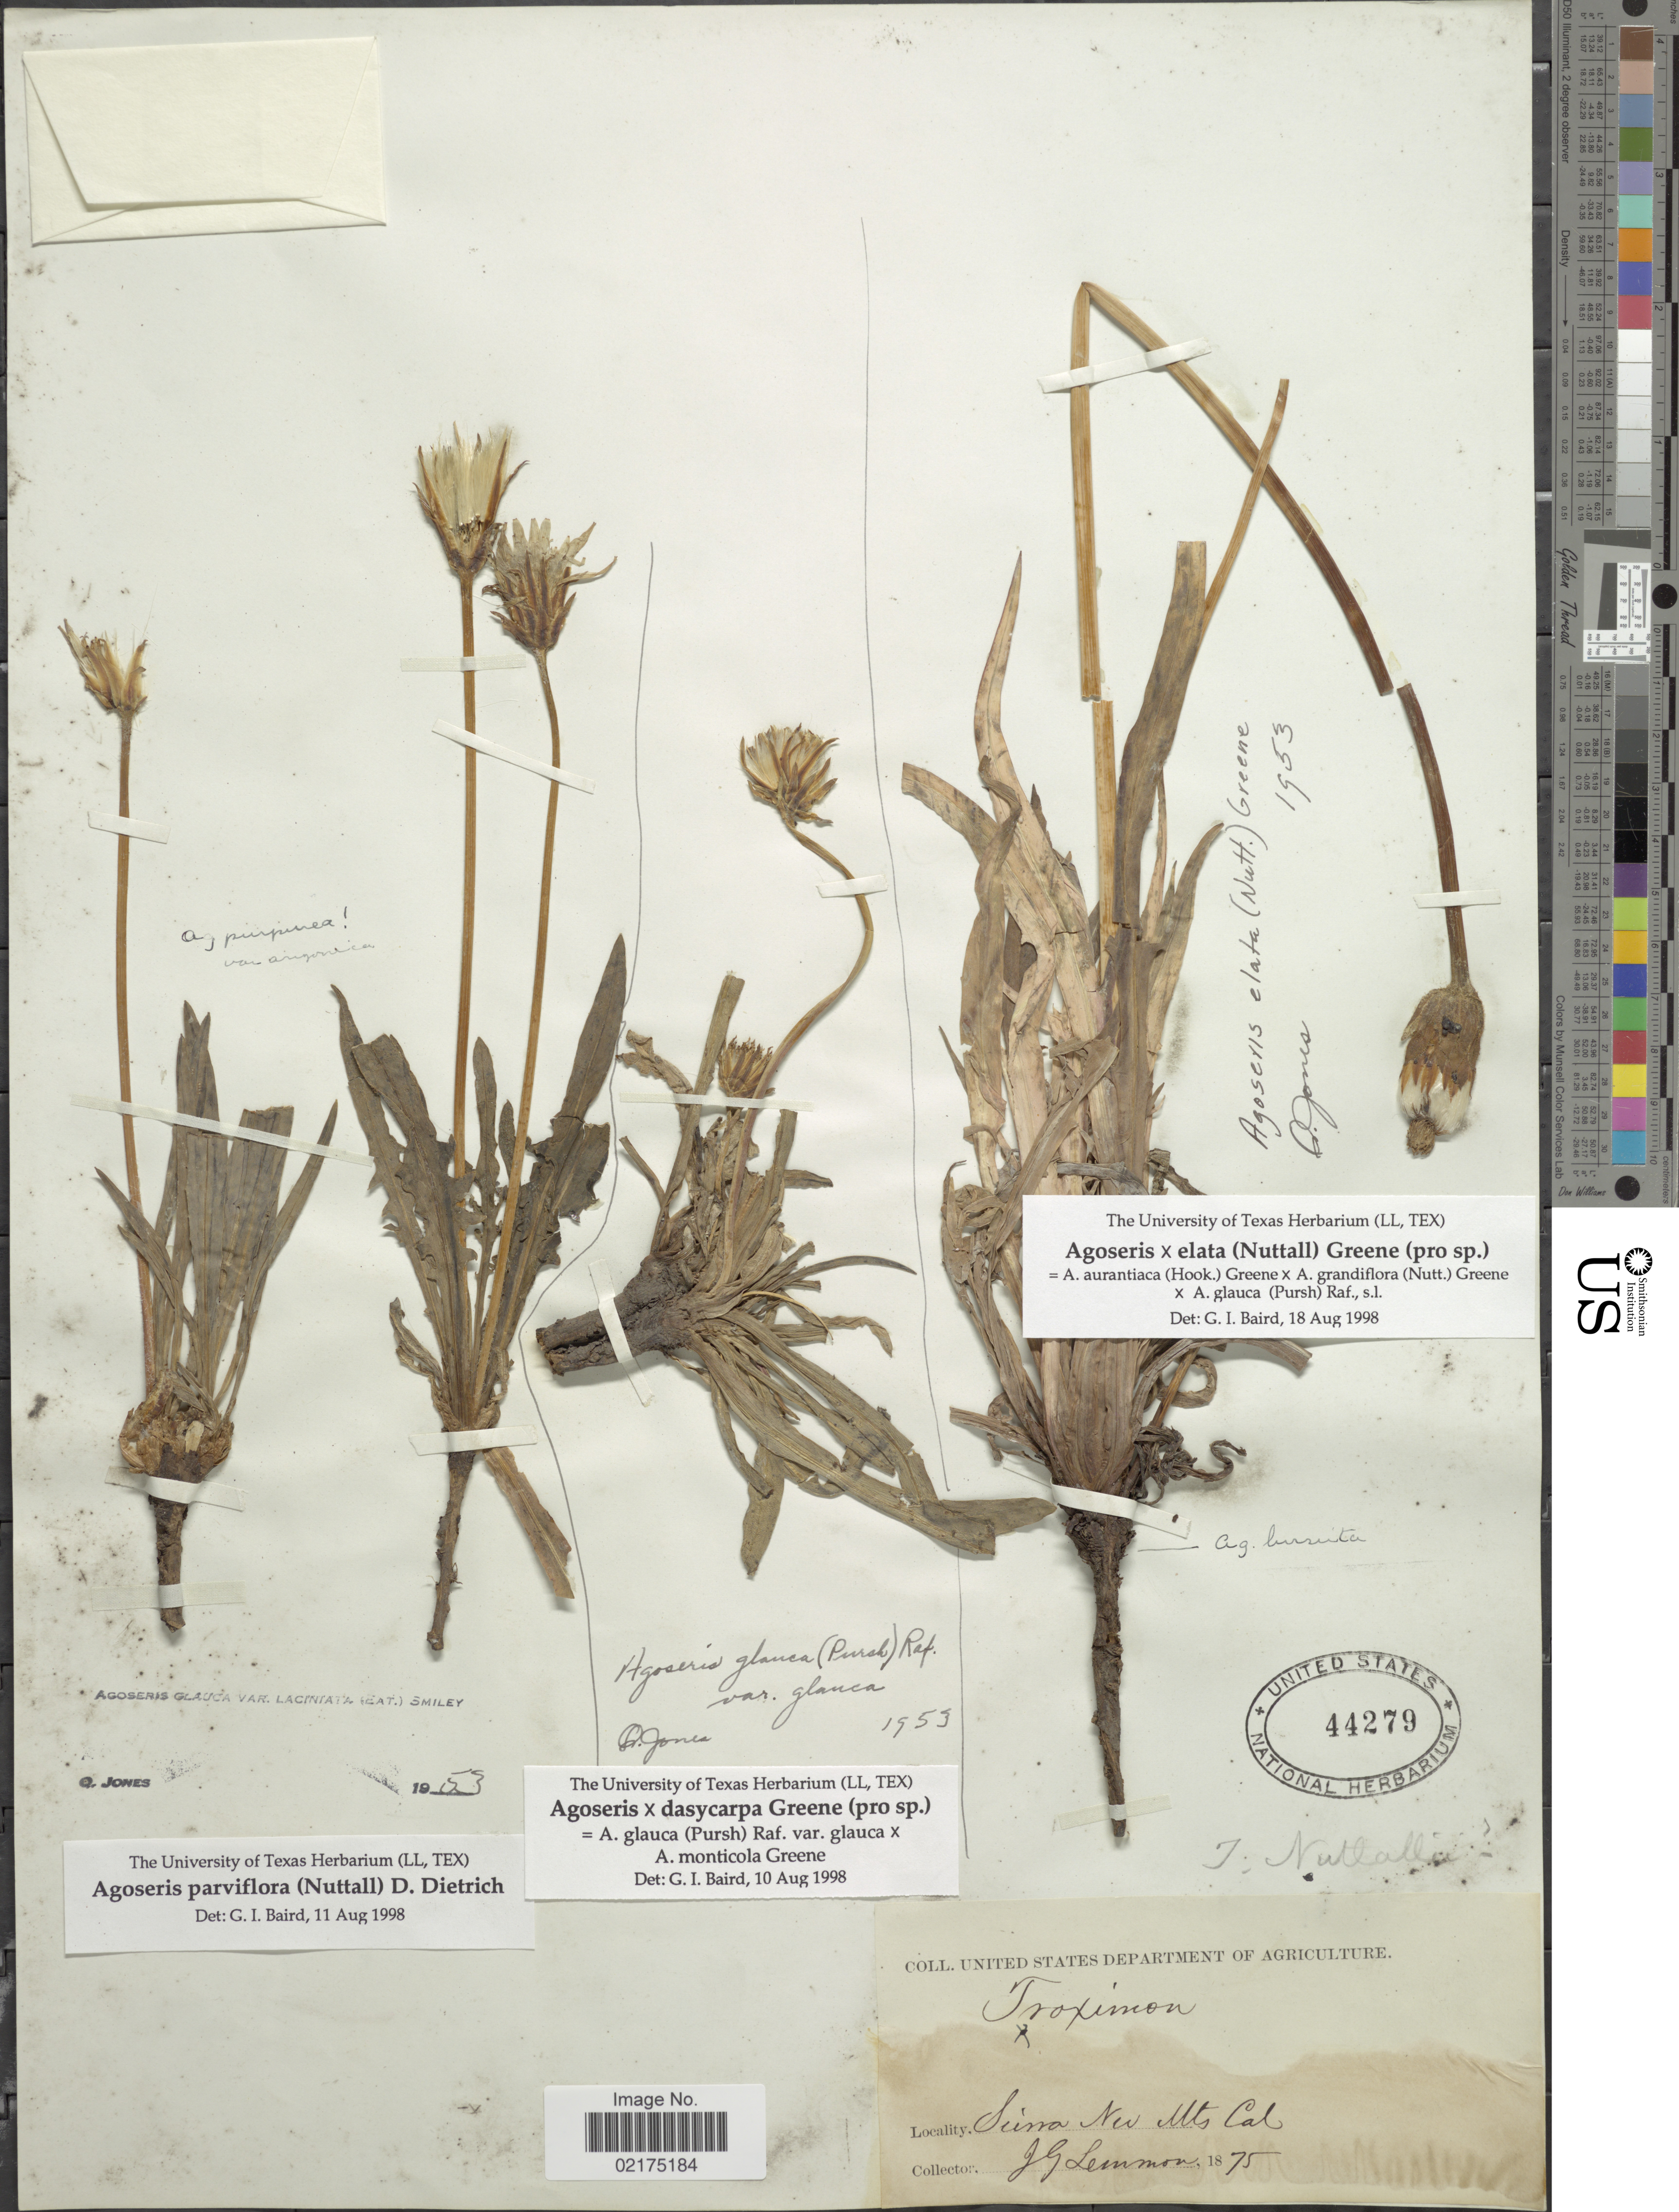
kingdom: Plantae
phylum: Tracheophyta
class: Magnoliopsida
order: Asterales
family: Asteraceae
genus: Agoseris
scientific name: Agoseris dasycarpa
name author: Greene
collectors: J. Lemmon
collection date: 1875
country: United States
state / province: California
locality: Sierra Nev Mts., Cal.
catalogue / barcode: US 44279